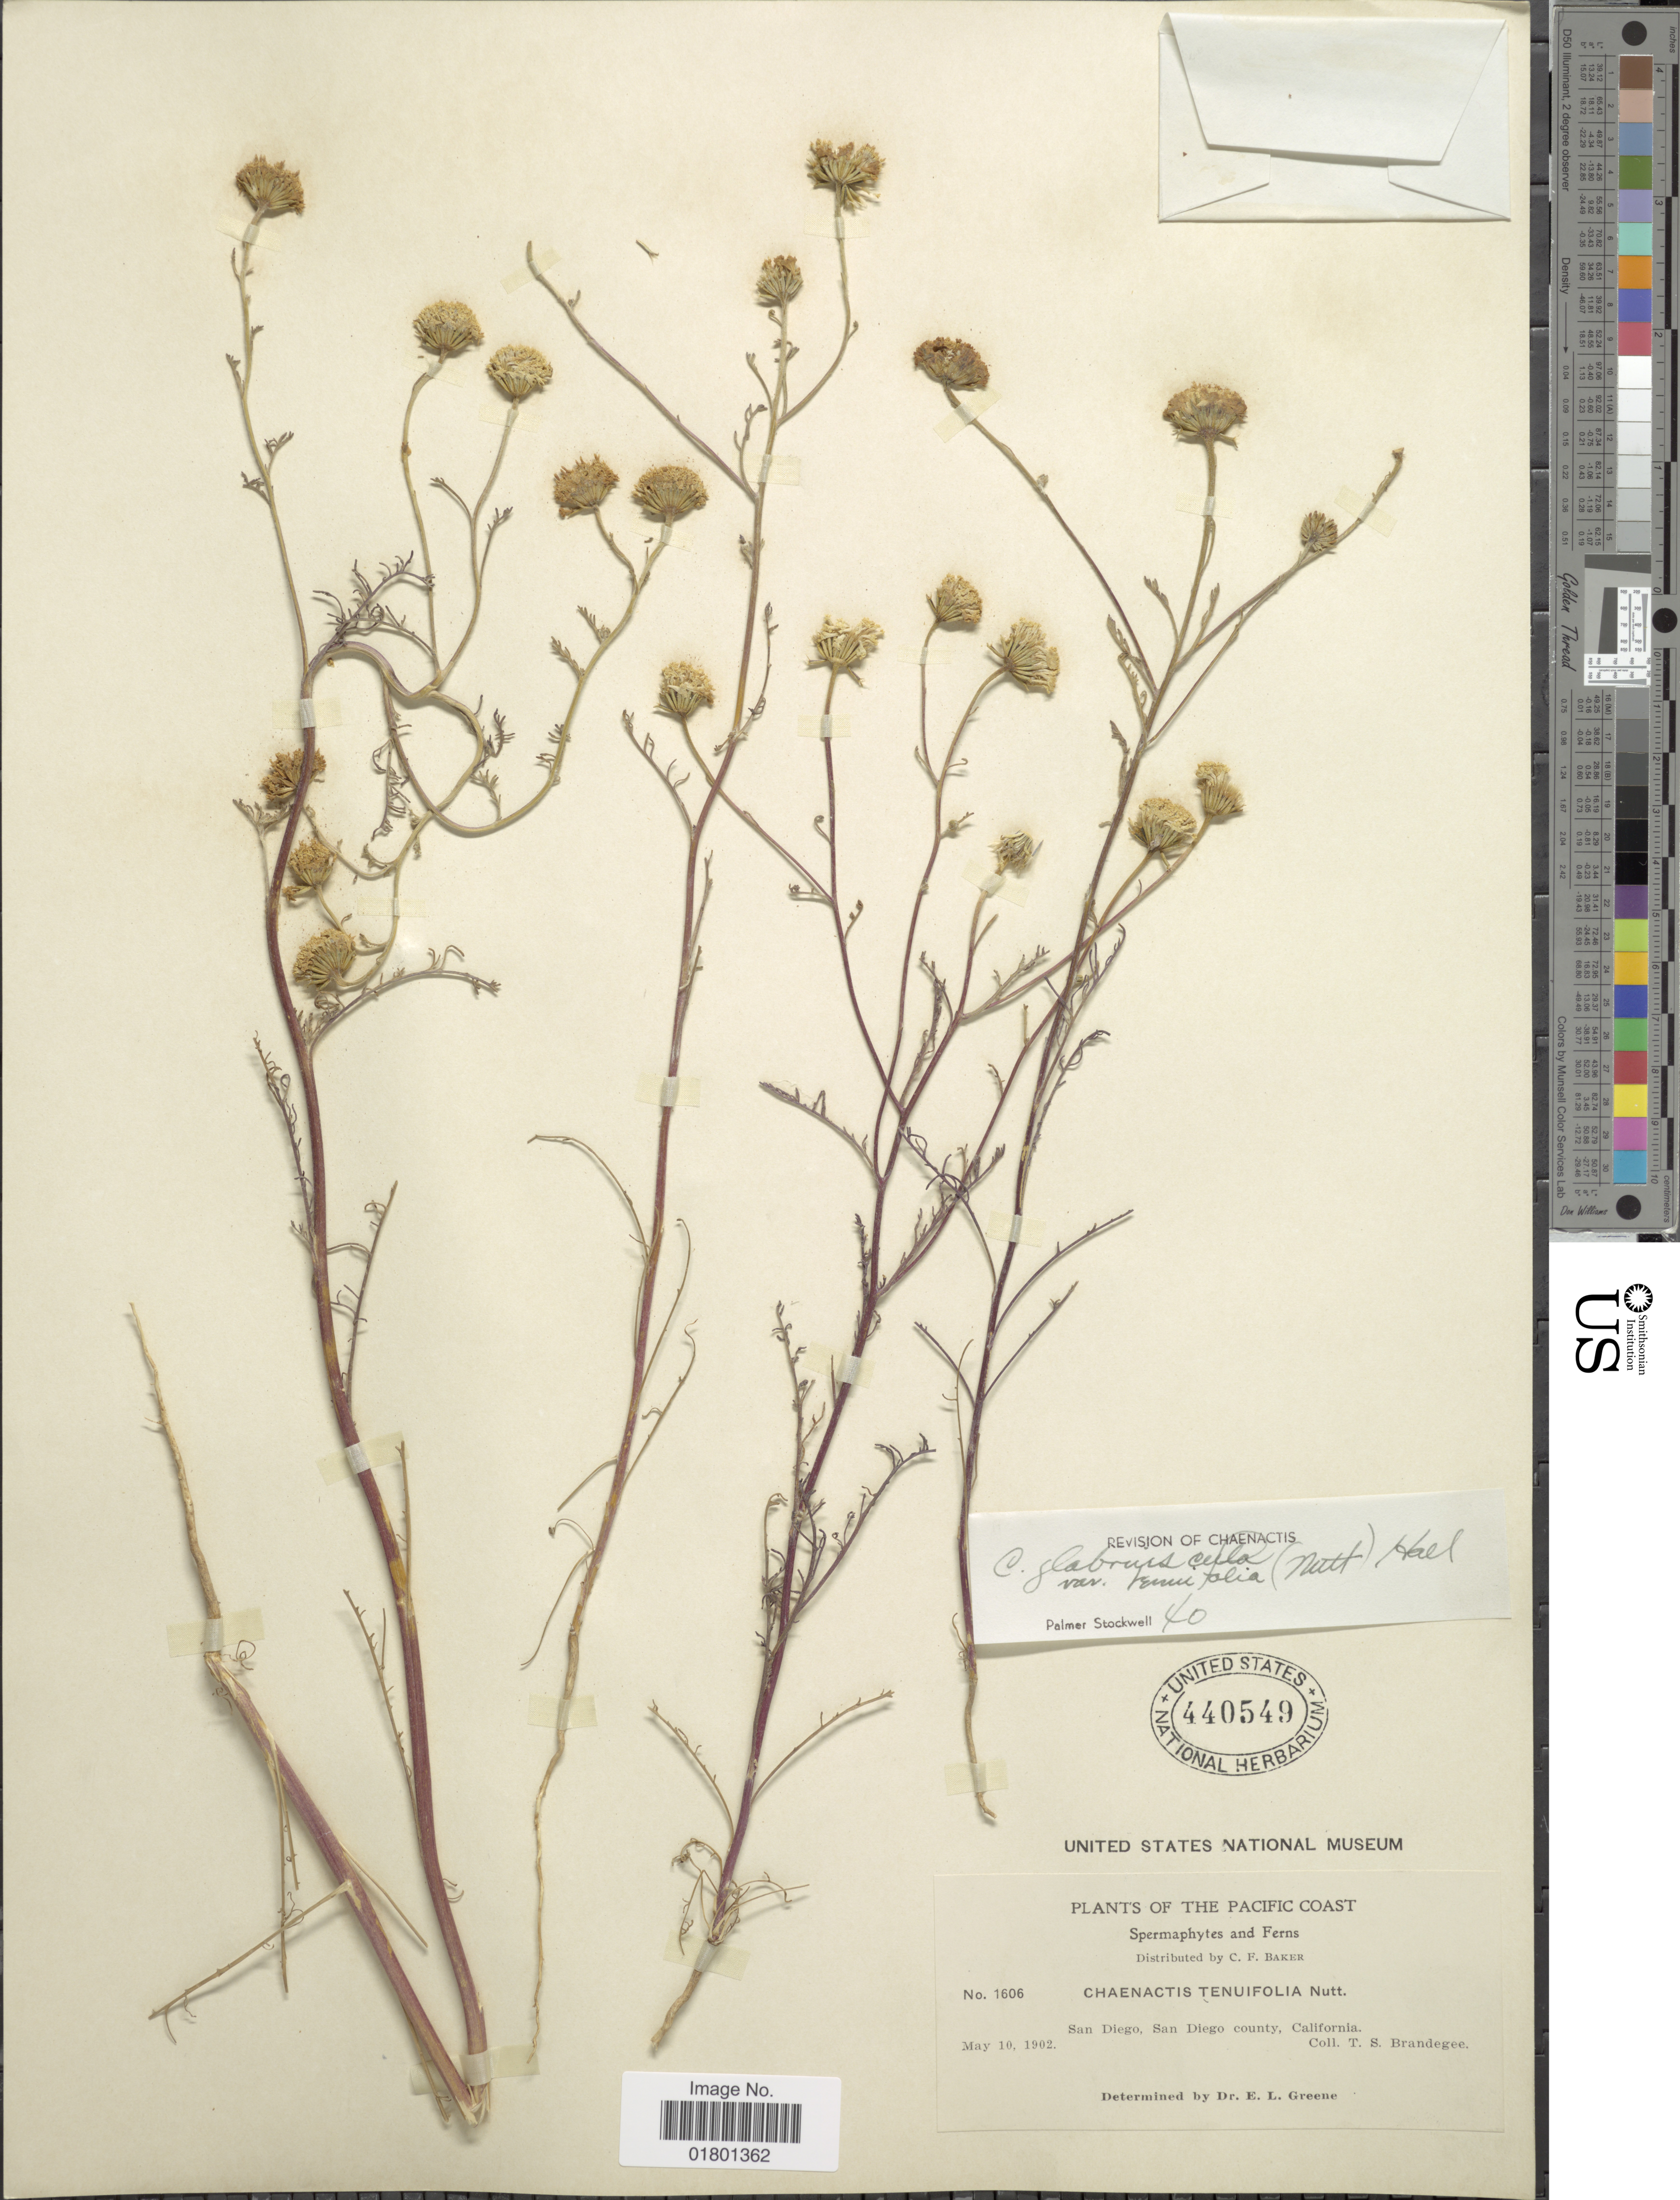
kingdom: Plantae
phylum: Tracheophyta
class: Magnoliopsida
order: Asterales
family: Asteraceae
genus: Chaenactis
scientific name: Chaenactis glabriuscula var. tenuifolia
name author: (Nutt.) Hall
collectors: T. S. Brandegee (herbarium)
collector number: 1606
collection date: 1902-05-10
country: United States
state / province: California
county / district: San Diego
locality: Pacific Coast, San Diego, San Diego county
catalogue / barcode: US 440549